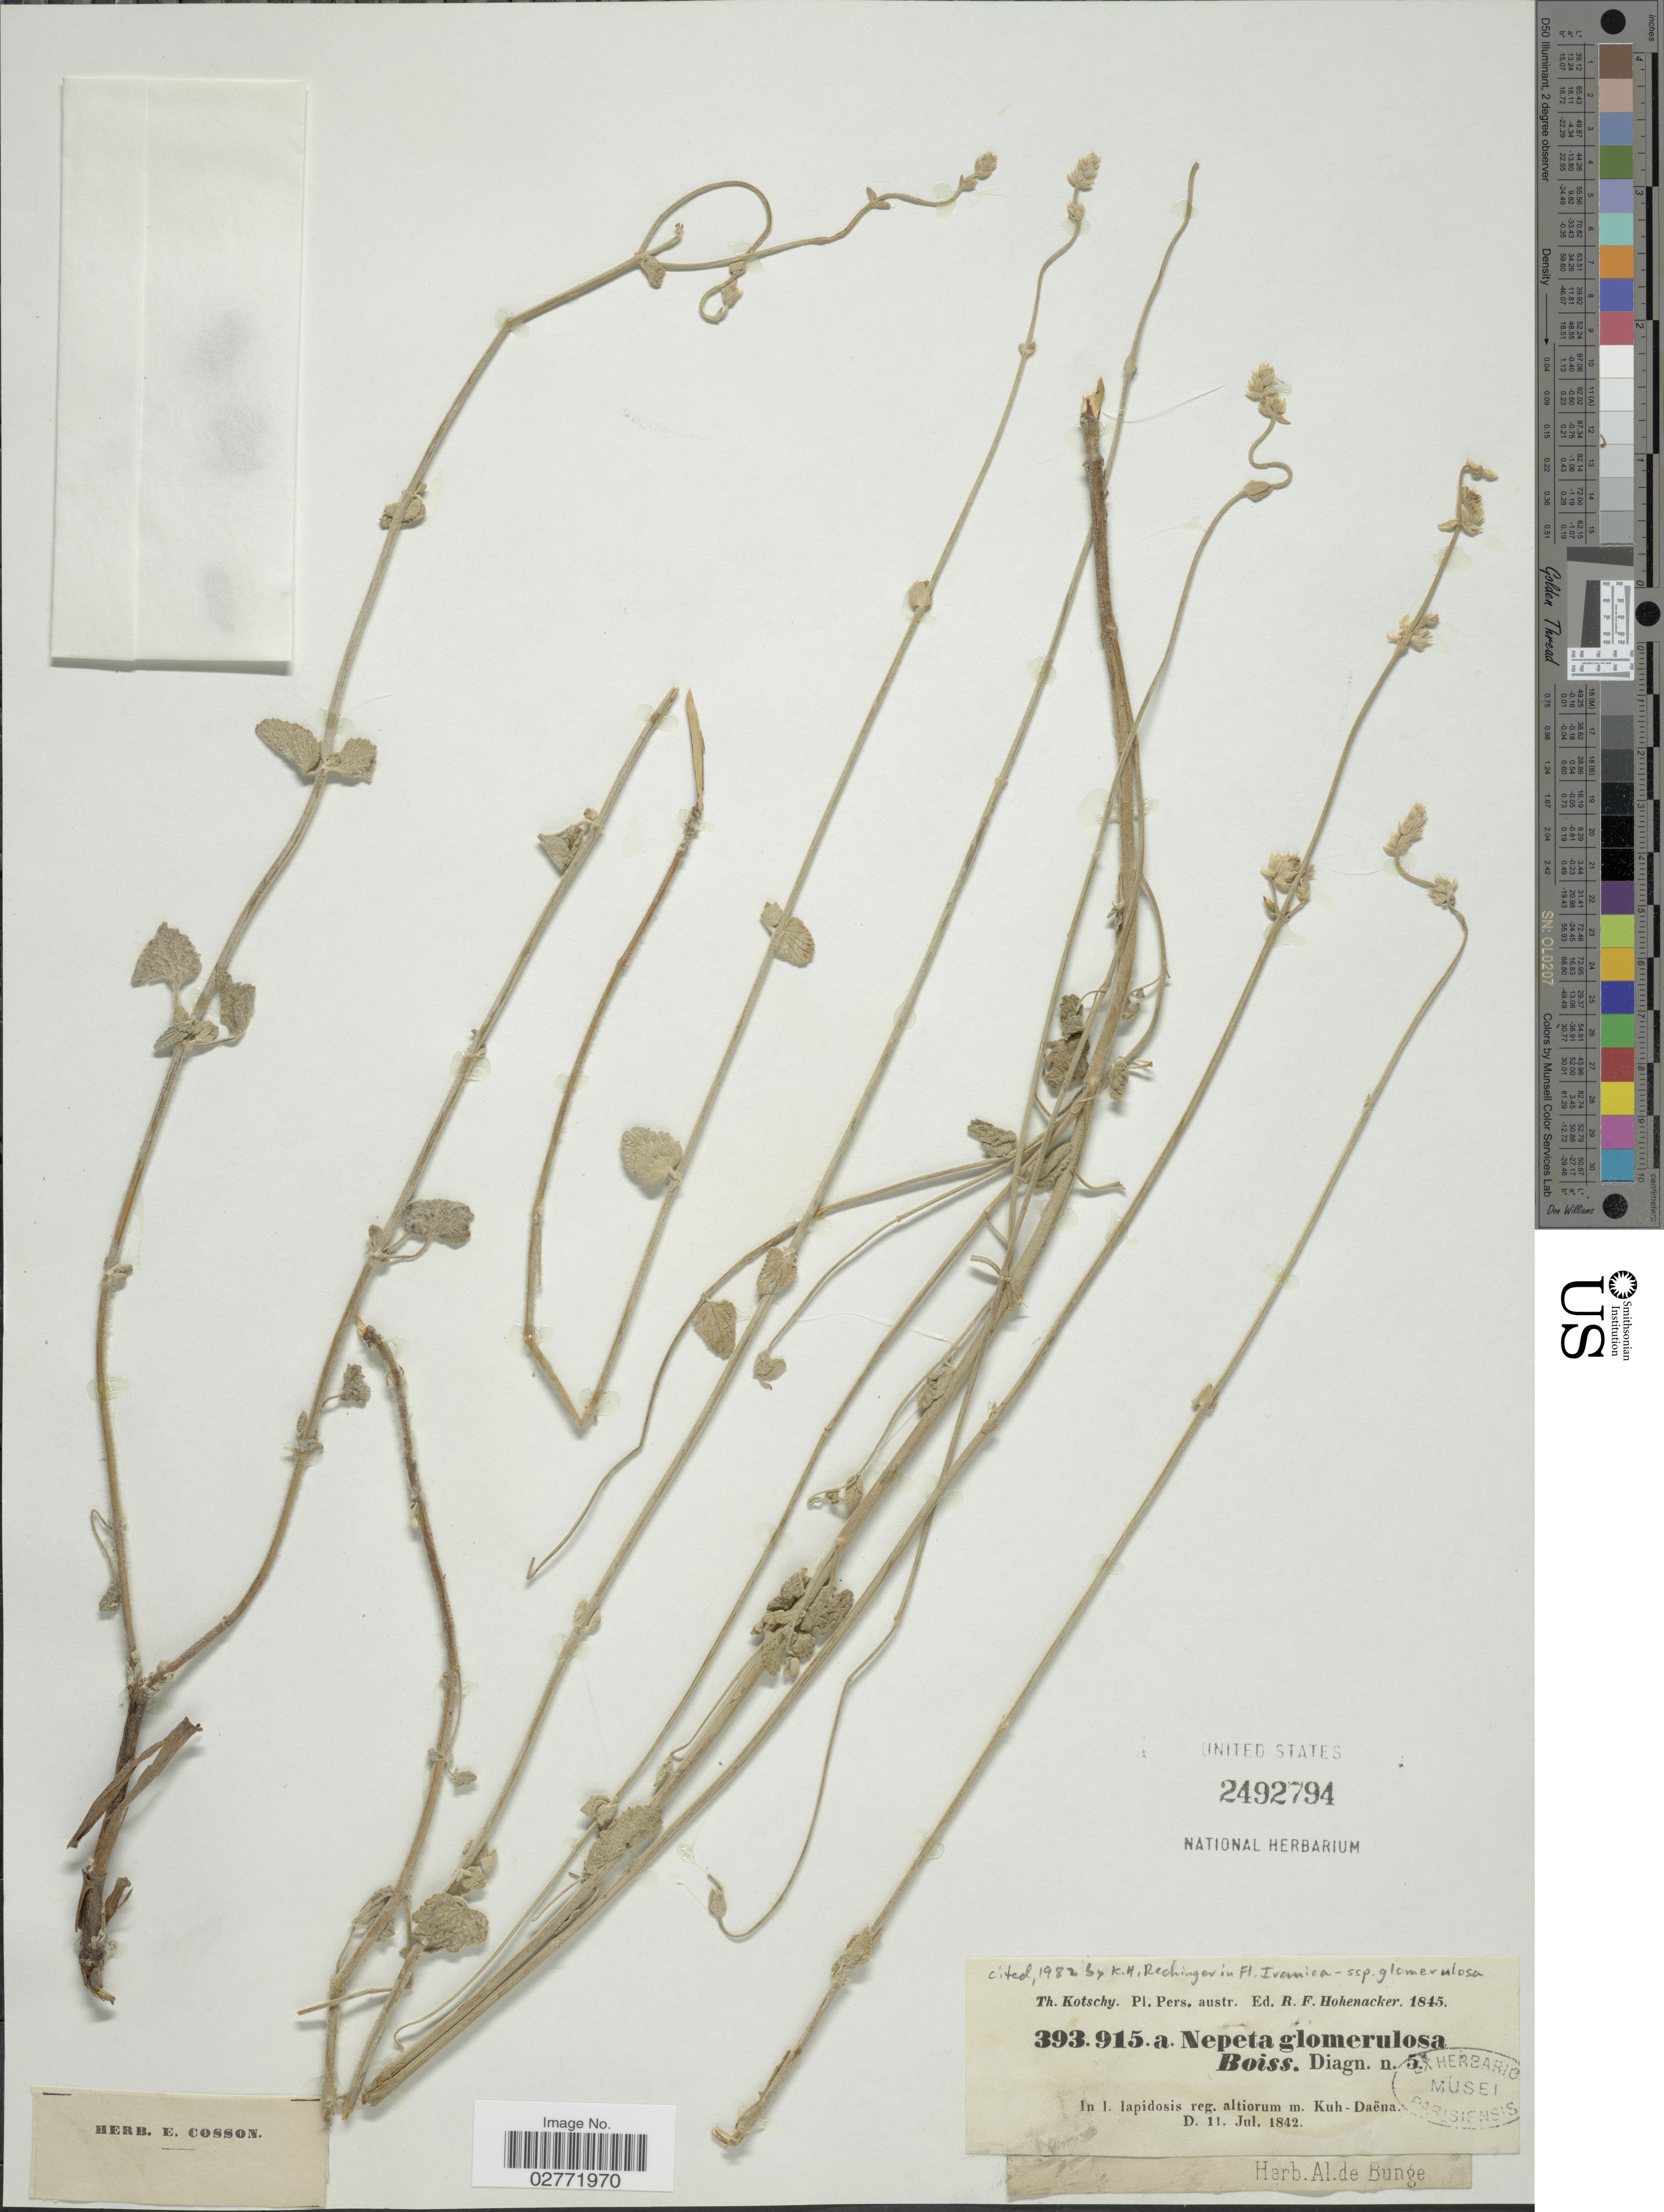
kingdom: Plantae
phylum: Tracheophyta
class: Magnoliopsida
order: Lamiales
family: Lamiaceae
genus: Nepeta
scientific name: Nepeta glomerulosa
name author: Boiss.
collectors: K. G. Kotschy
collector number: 393915a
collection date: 1842-07-11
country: Iran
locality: Pers. austr., In l. lapidosis reg. altiorum m. Kuh-Daëna.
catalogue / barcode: US 2492794